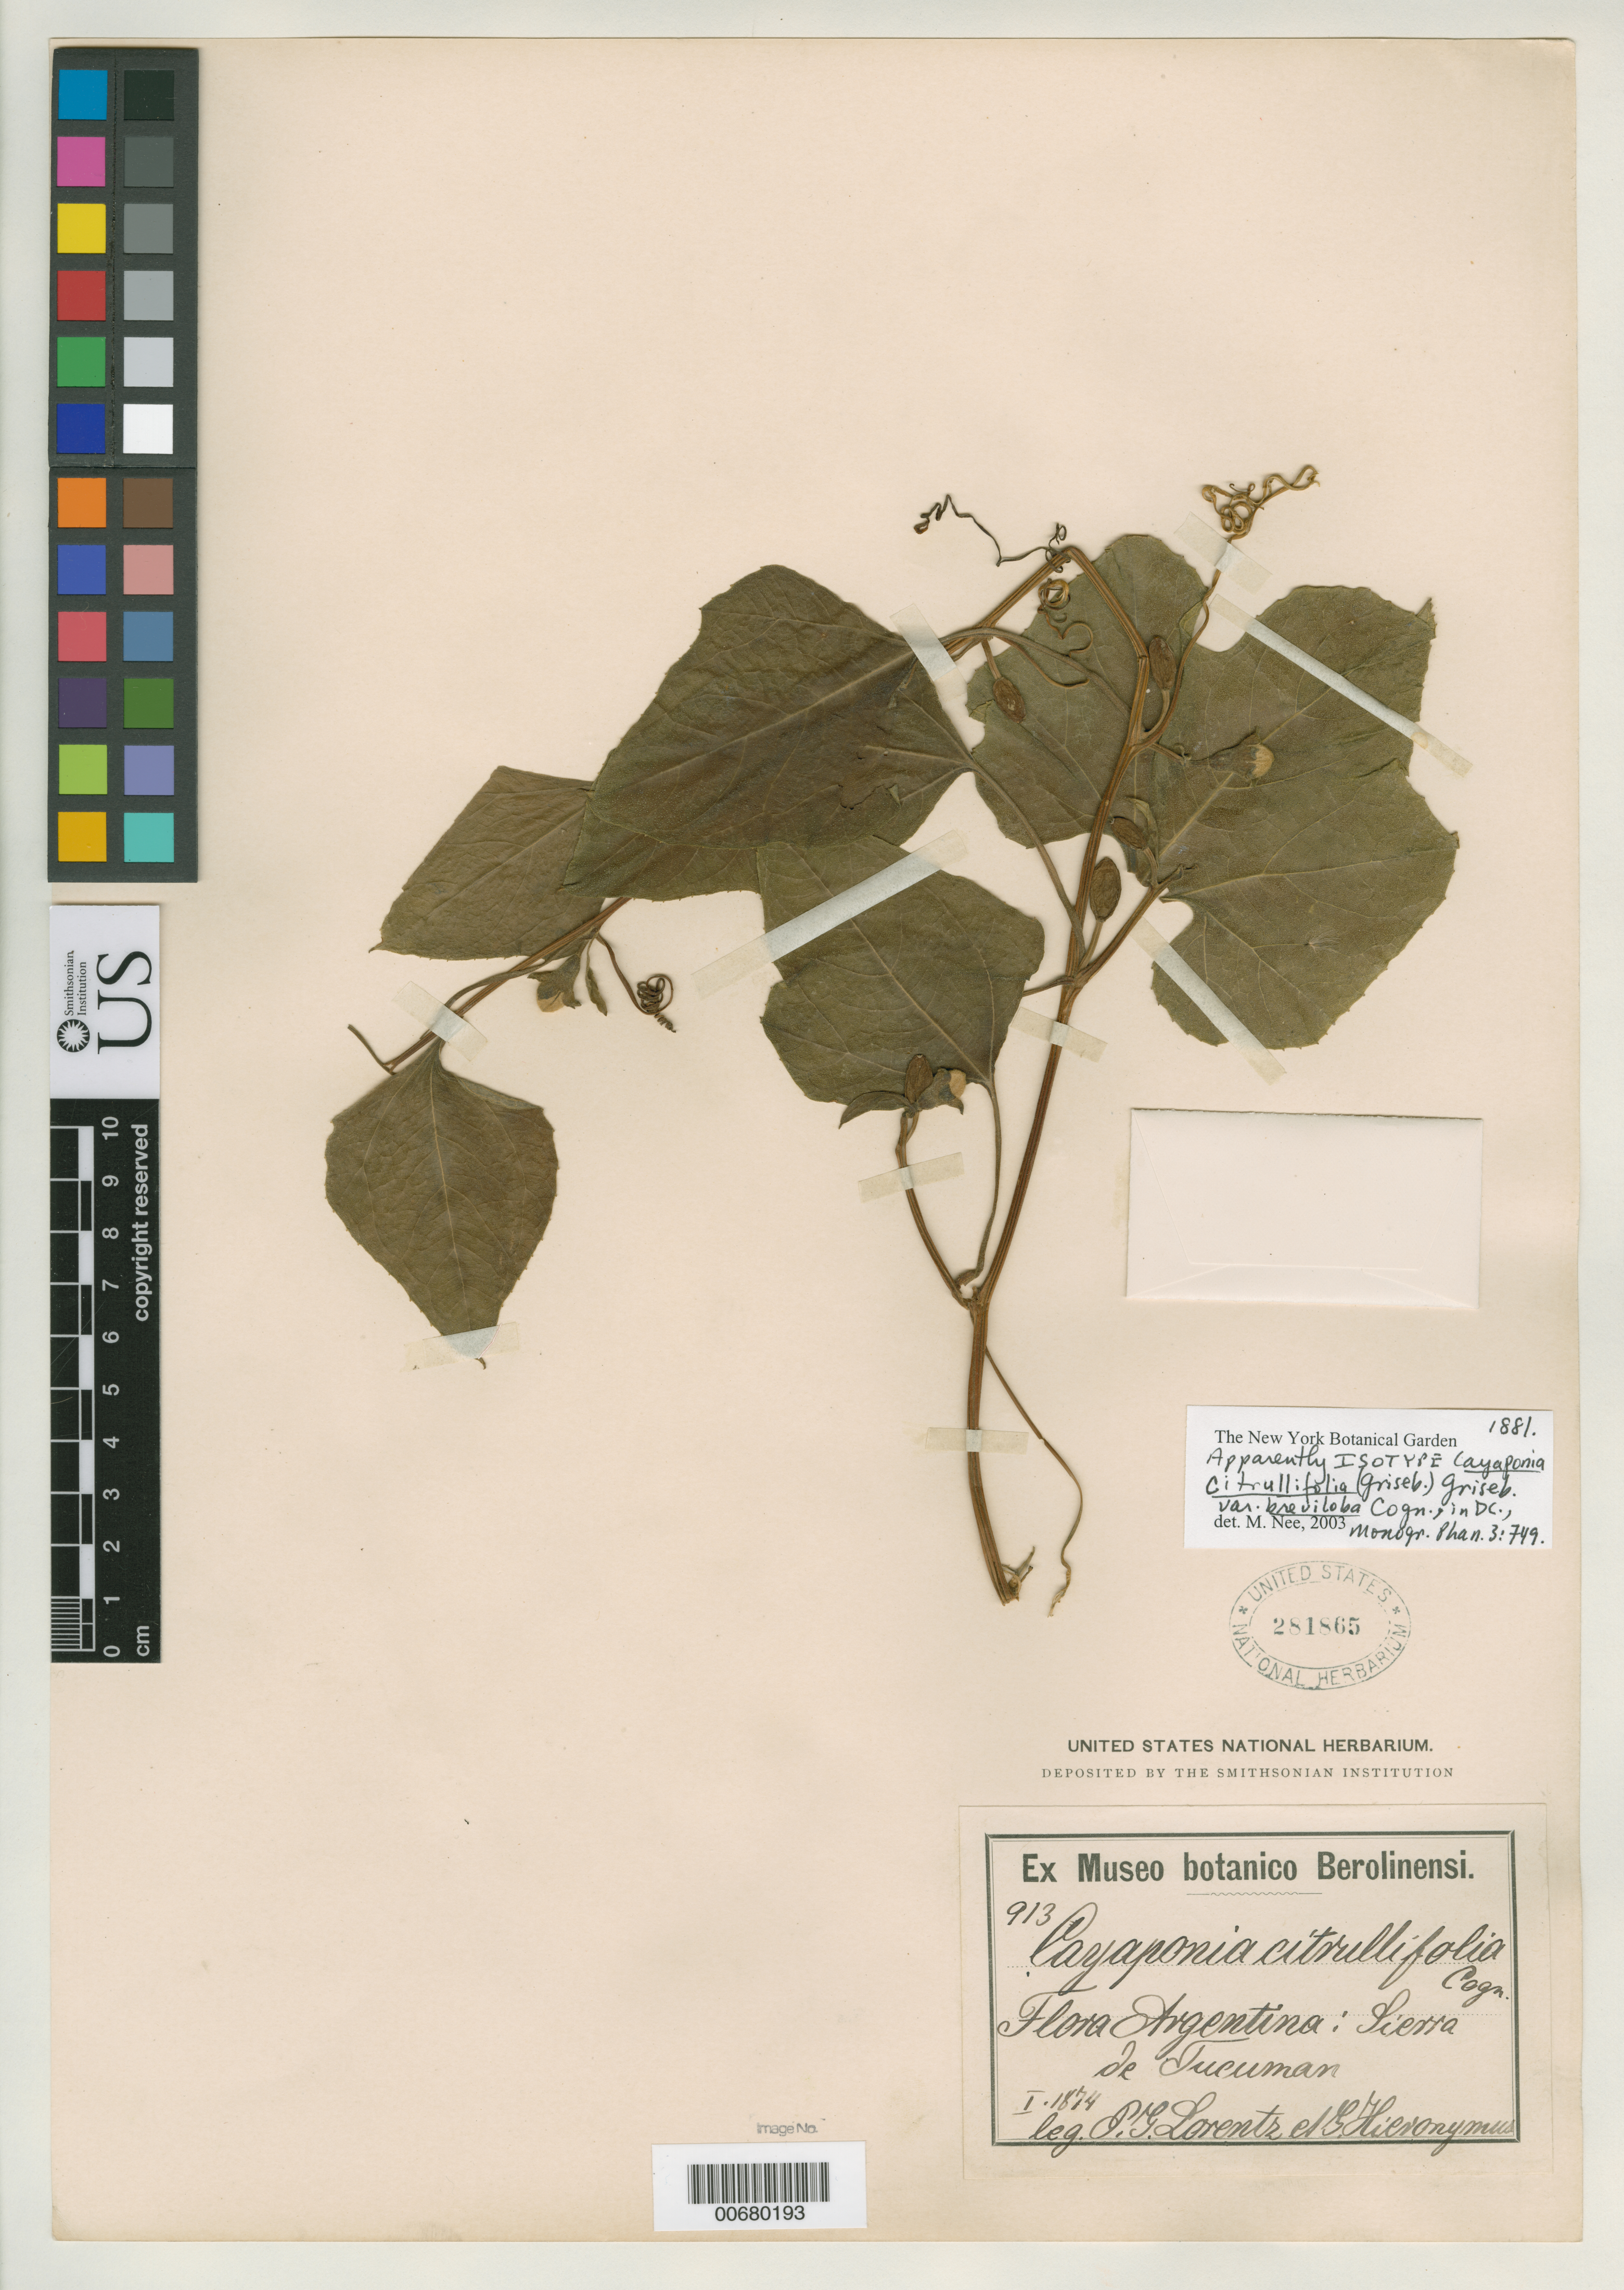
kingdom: Plantae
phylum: Tracheophyta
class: Magnoliopsida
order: Cucurbitales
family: Cucurbitaceae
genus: Cayaponia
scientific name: Cayaponia citrullifolia var. breviloba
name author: Cogn.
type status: Isotype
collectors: P. G. Lorentz & G. H. Hieronymus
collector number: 913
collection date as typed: Jan 1874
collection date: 1874-01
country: Argentina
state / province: Tucumán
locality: Prope Siambra.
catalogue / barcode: US 281865